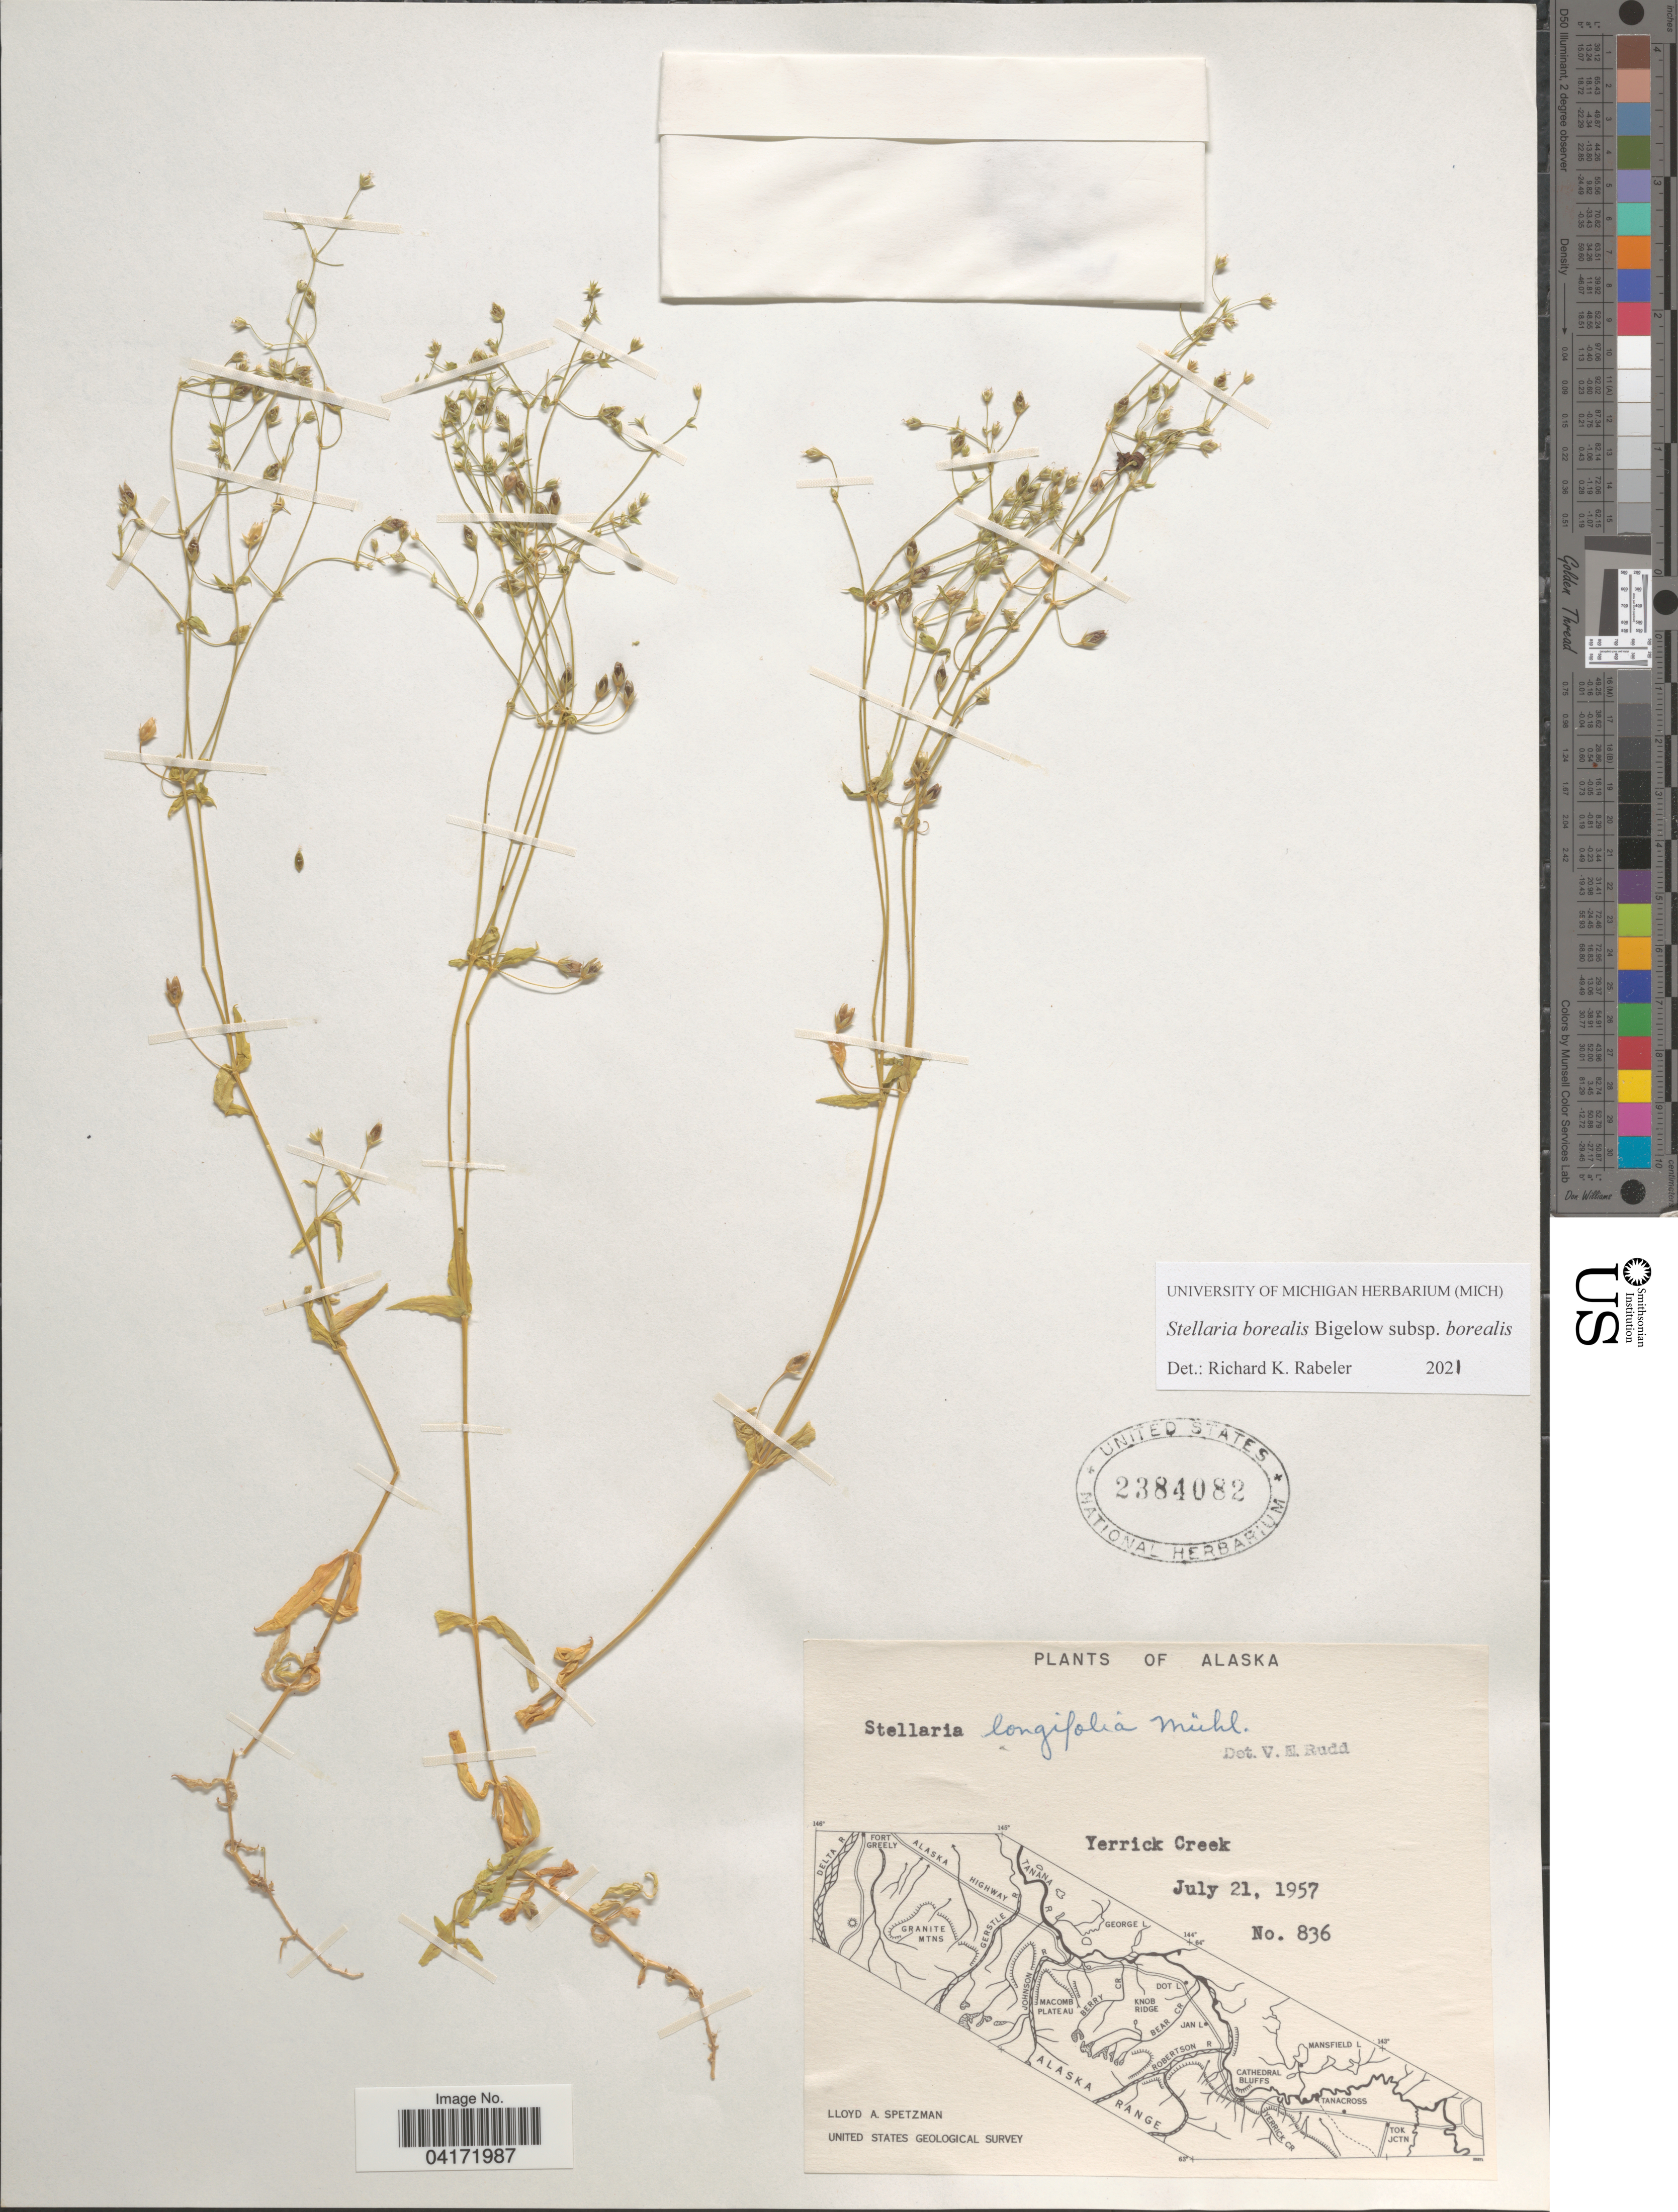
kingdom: Plantae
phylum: Tracheophyta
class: Magnoliopsida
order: Caryophyllales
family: Caryophyllaceae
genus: Stellaria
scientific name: Stellaria borealis subsp. borealis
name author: Bigelow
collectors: L. Spetzman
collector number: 836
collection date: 1957-07-21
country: United States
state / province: Alaska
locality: Yerrick Creek. United States Geological Survey.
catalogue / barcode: US 2384082